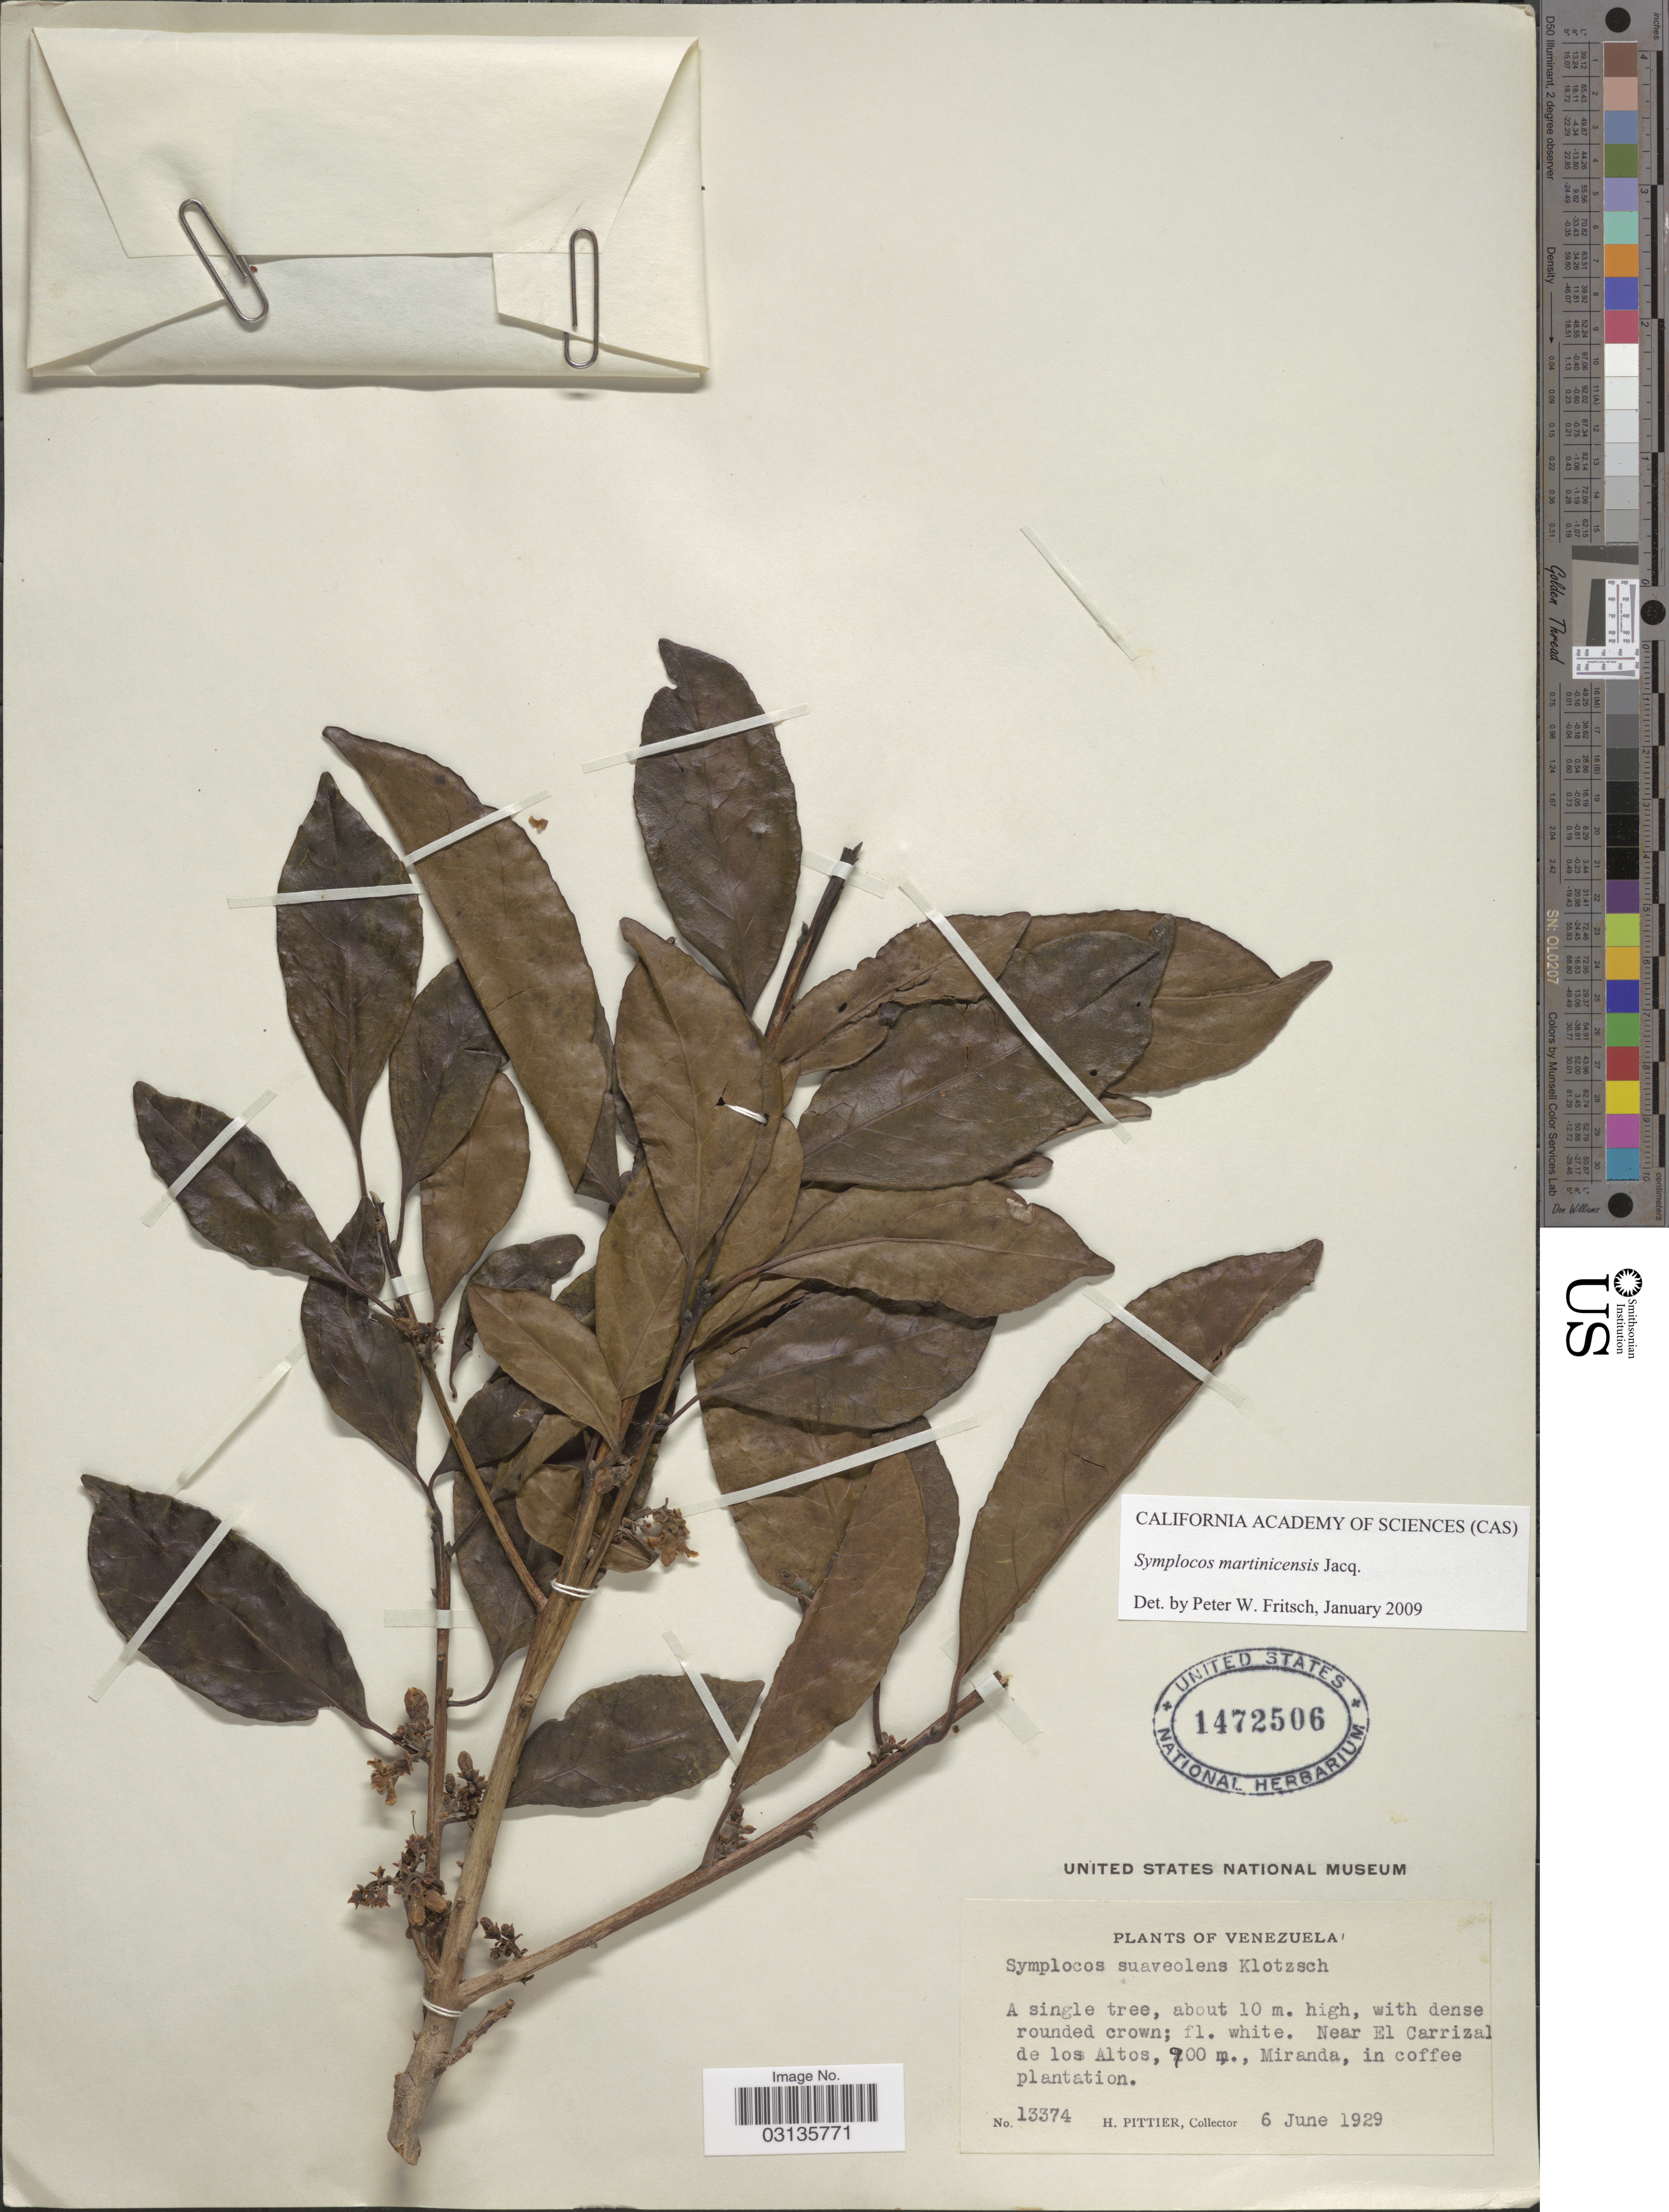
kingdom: Plantae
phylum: Tracheophyta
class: Magnoliopsida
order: Ericales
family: Symplocaceae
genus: Symplocos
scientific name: Symplocos martinicensis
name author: Jacq.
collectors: H. F. Pittier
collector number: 13374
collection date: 1929-06-06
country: Venezuela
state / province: Miranda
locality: Near El Carrizal de los Altos, in coffee plantation.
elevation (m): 900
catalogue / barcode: US 1472506